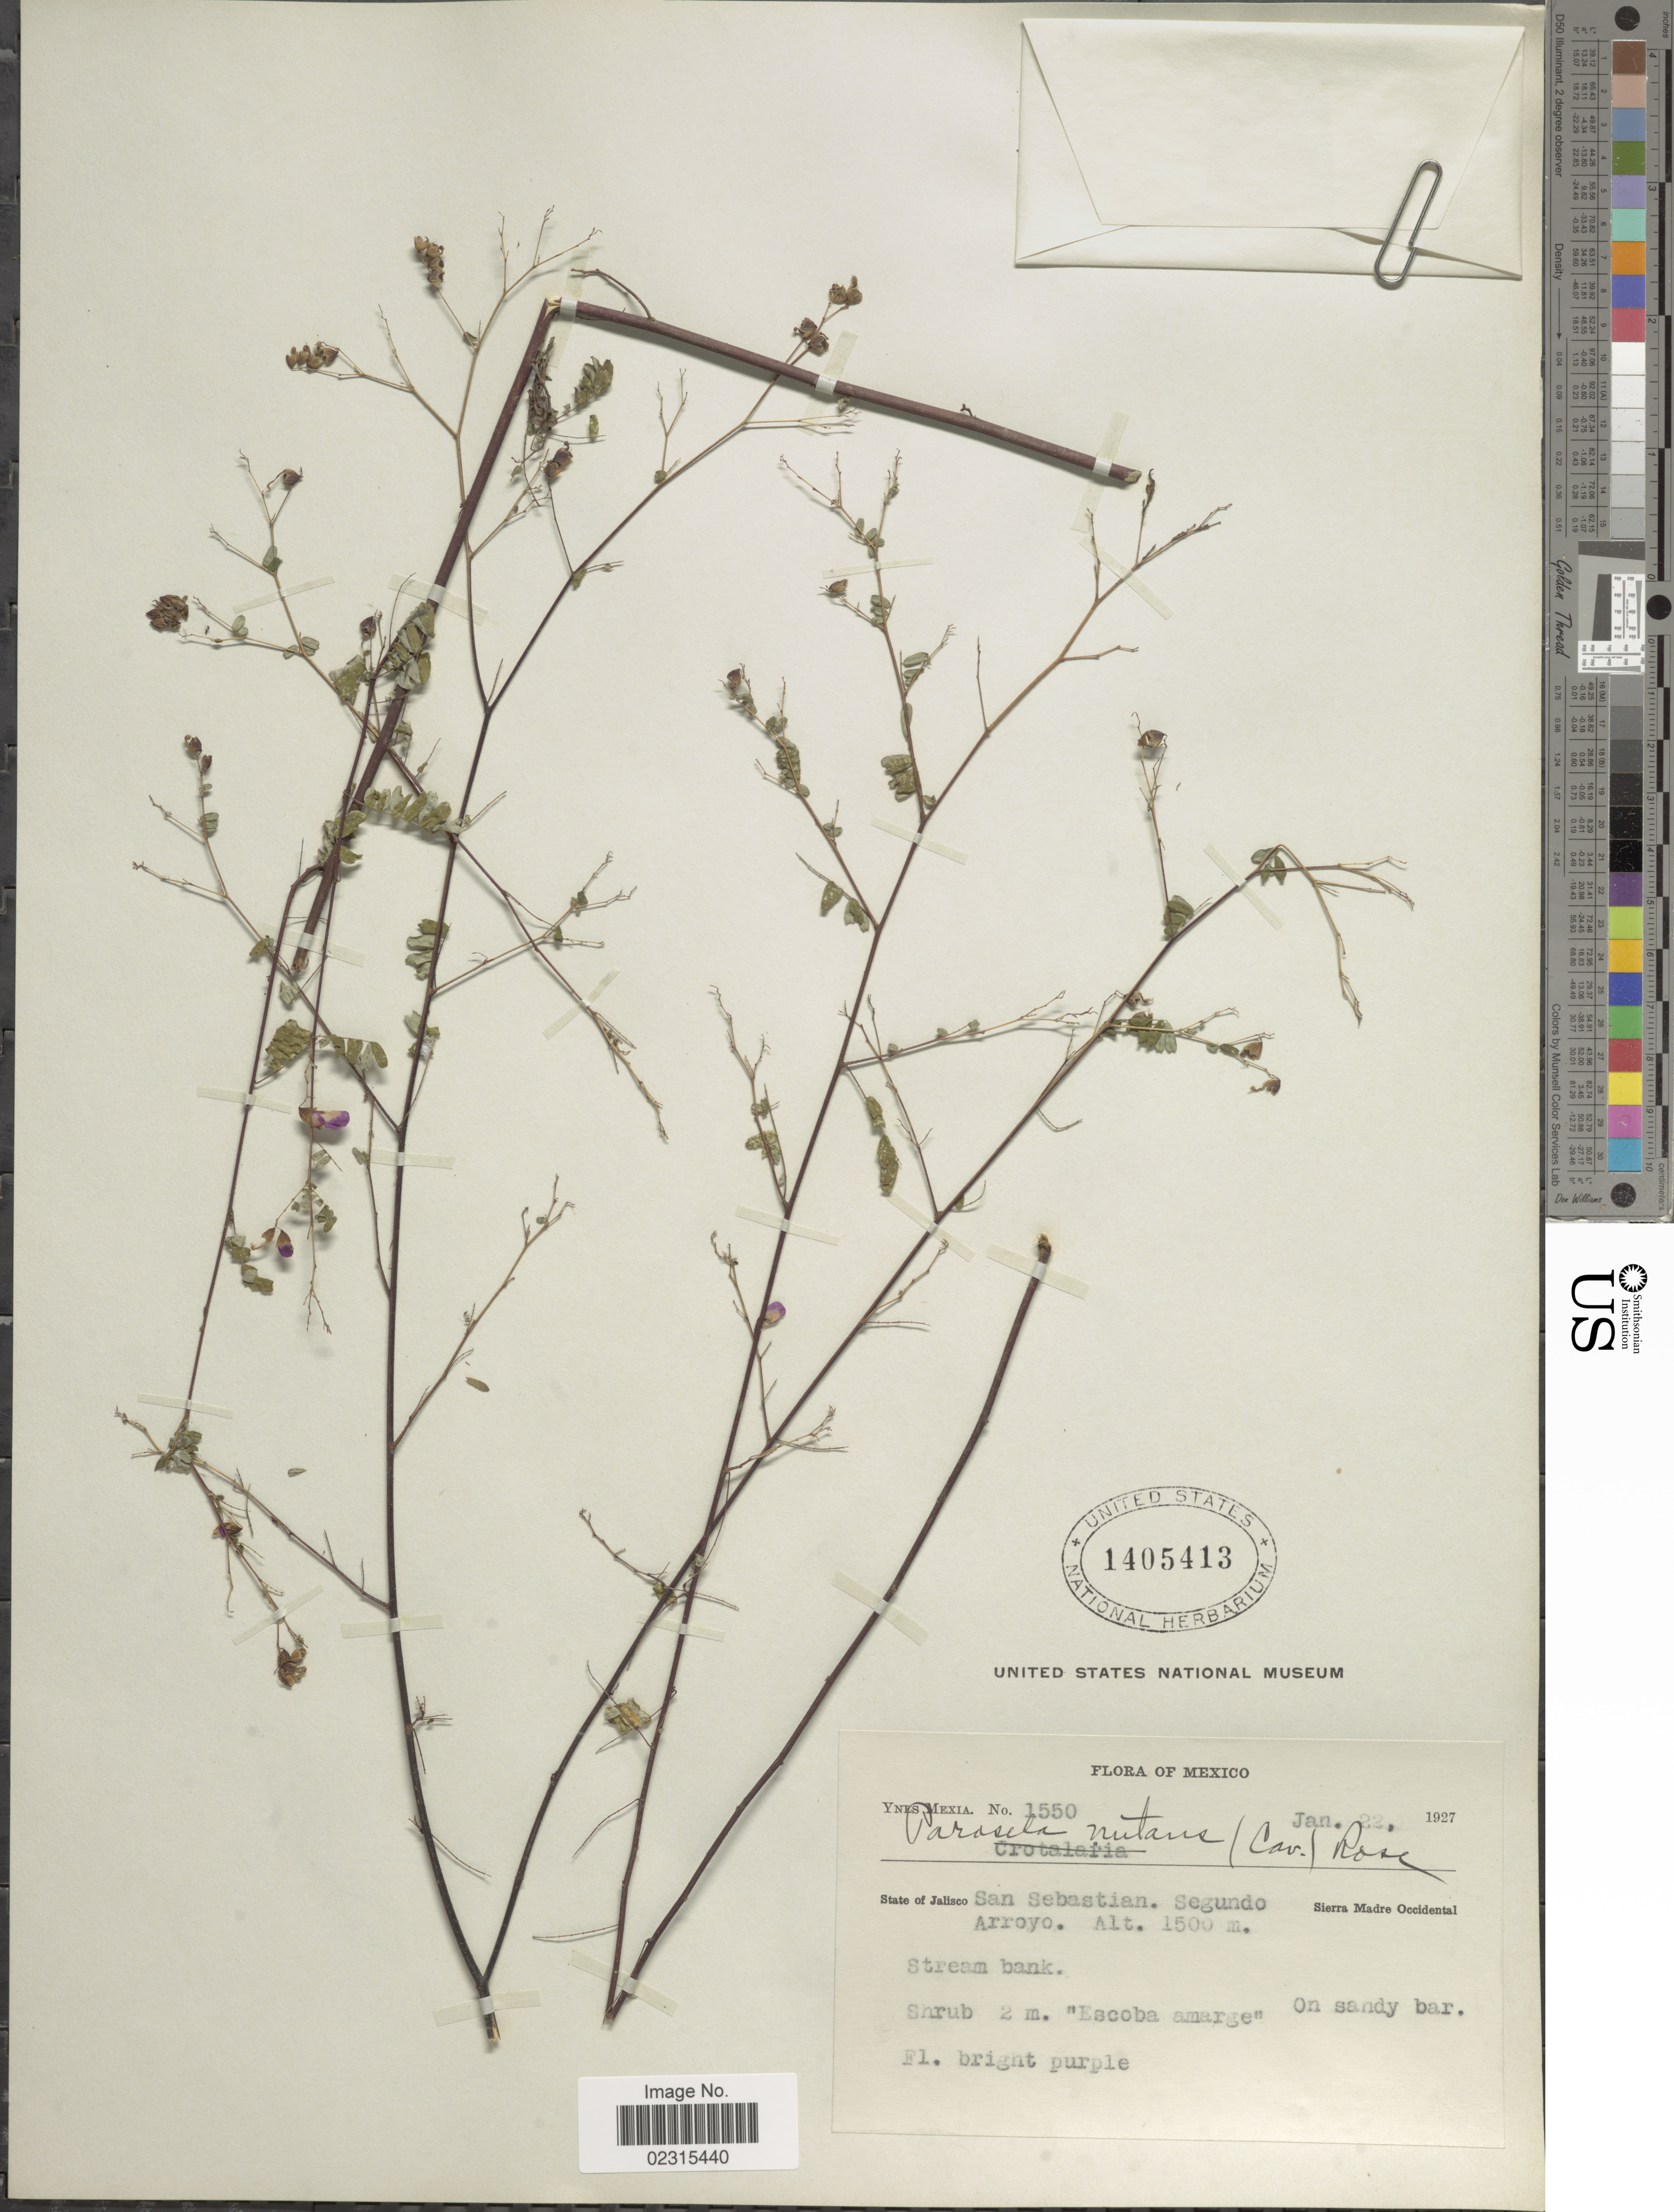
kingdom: Plantae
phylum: Tracheophyta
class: Magnoliopsida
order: Fabales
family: Fabaceae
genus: Marina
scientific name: Marina nutans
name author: (Cav.) Barneby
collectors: Y. Mexia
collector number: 1550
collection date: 1927-01-22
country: Mexico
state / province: Jalisco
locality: San Sebastian. Segundo Sierra Madre Occidental Arroyo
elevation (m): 1500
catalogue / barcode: US 1405413